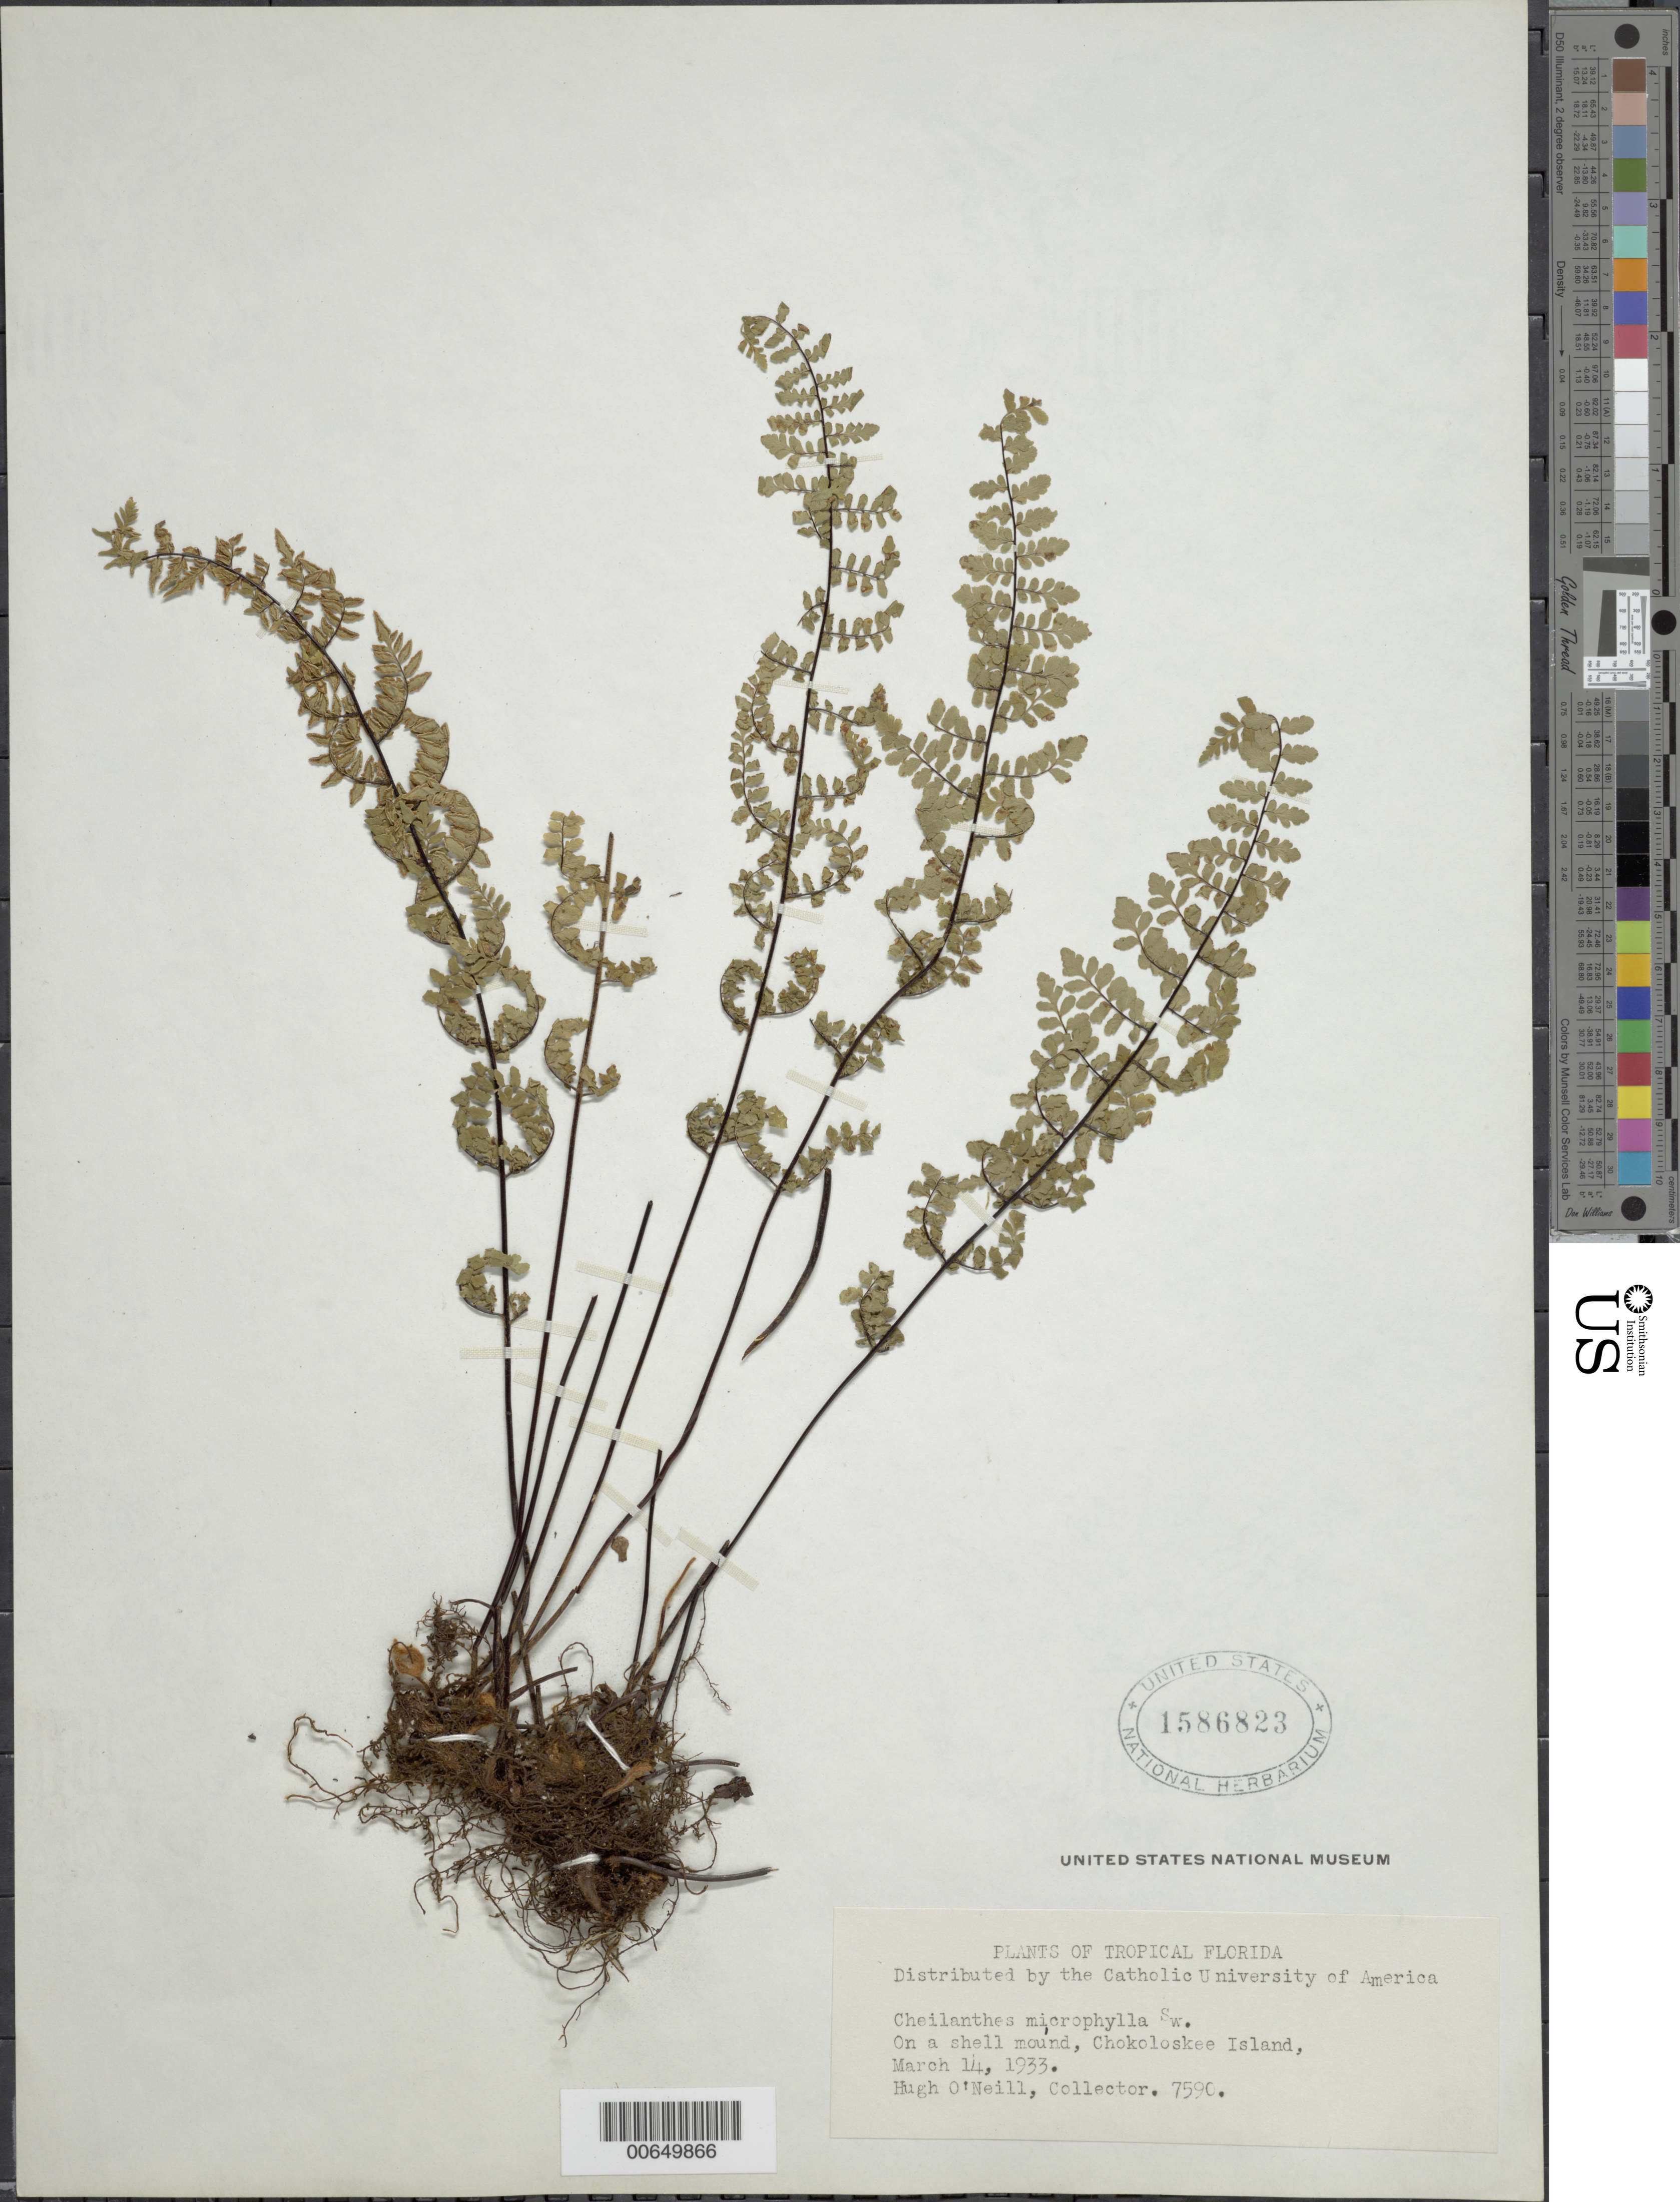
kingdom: Plantae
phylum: Tracheophyta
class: Polypodiopsida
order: Polypodiales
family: Pteridaceae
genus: Myriopteris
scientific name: Myriopteris microphylla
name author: (Sw.) Grusz & Windham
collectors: H. O'Neill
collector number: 7590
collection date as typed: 13 Mar 1933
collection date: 1933-03-13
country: United States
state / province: Florida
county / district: Collier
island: Chokoloskee Island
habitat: On a shell mound.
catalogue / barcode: US 1586823